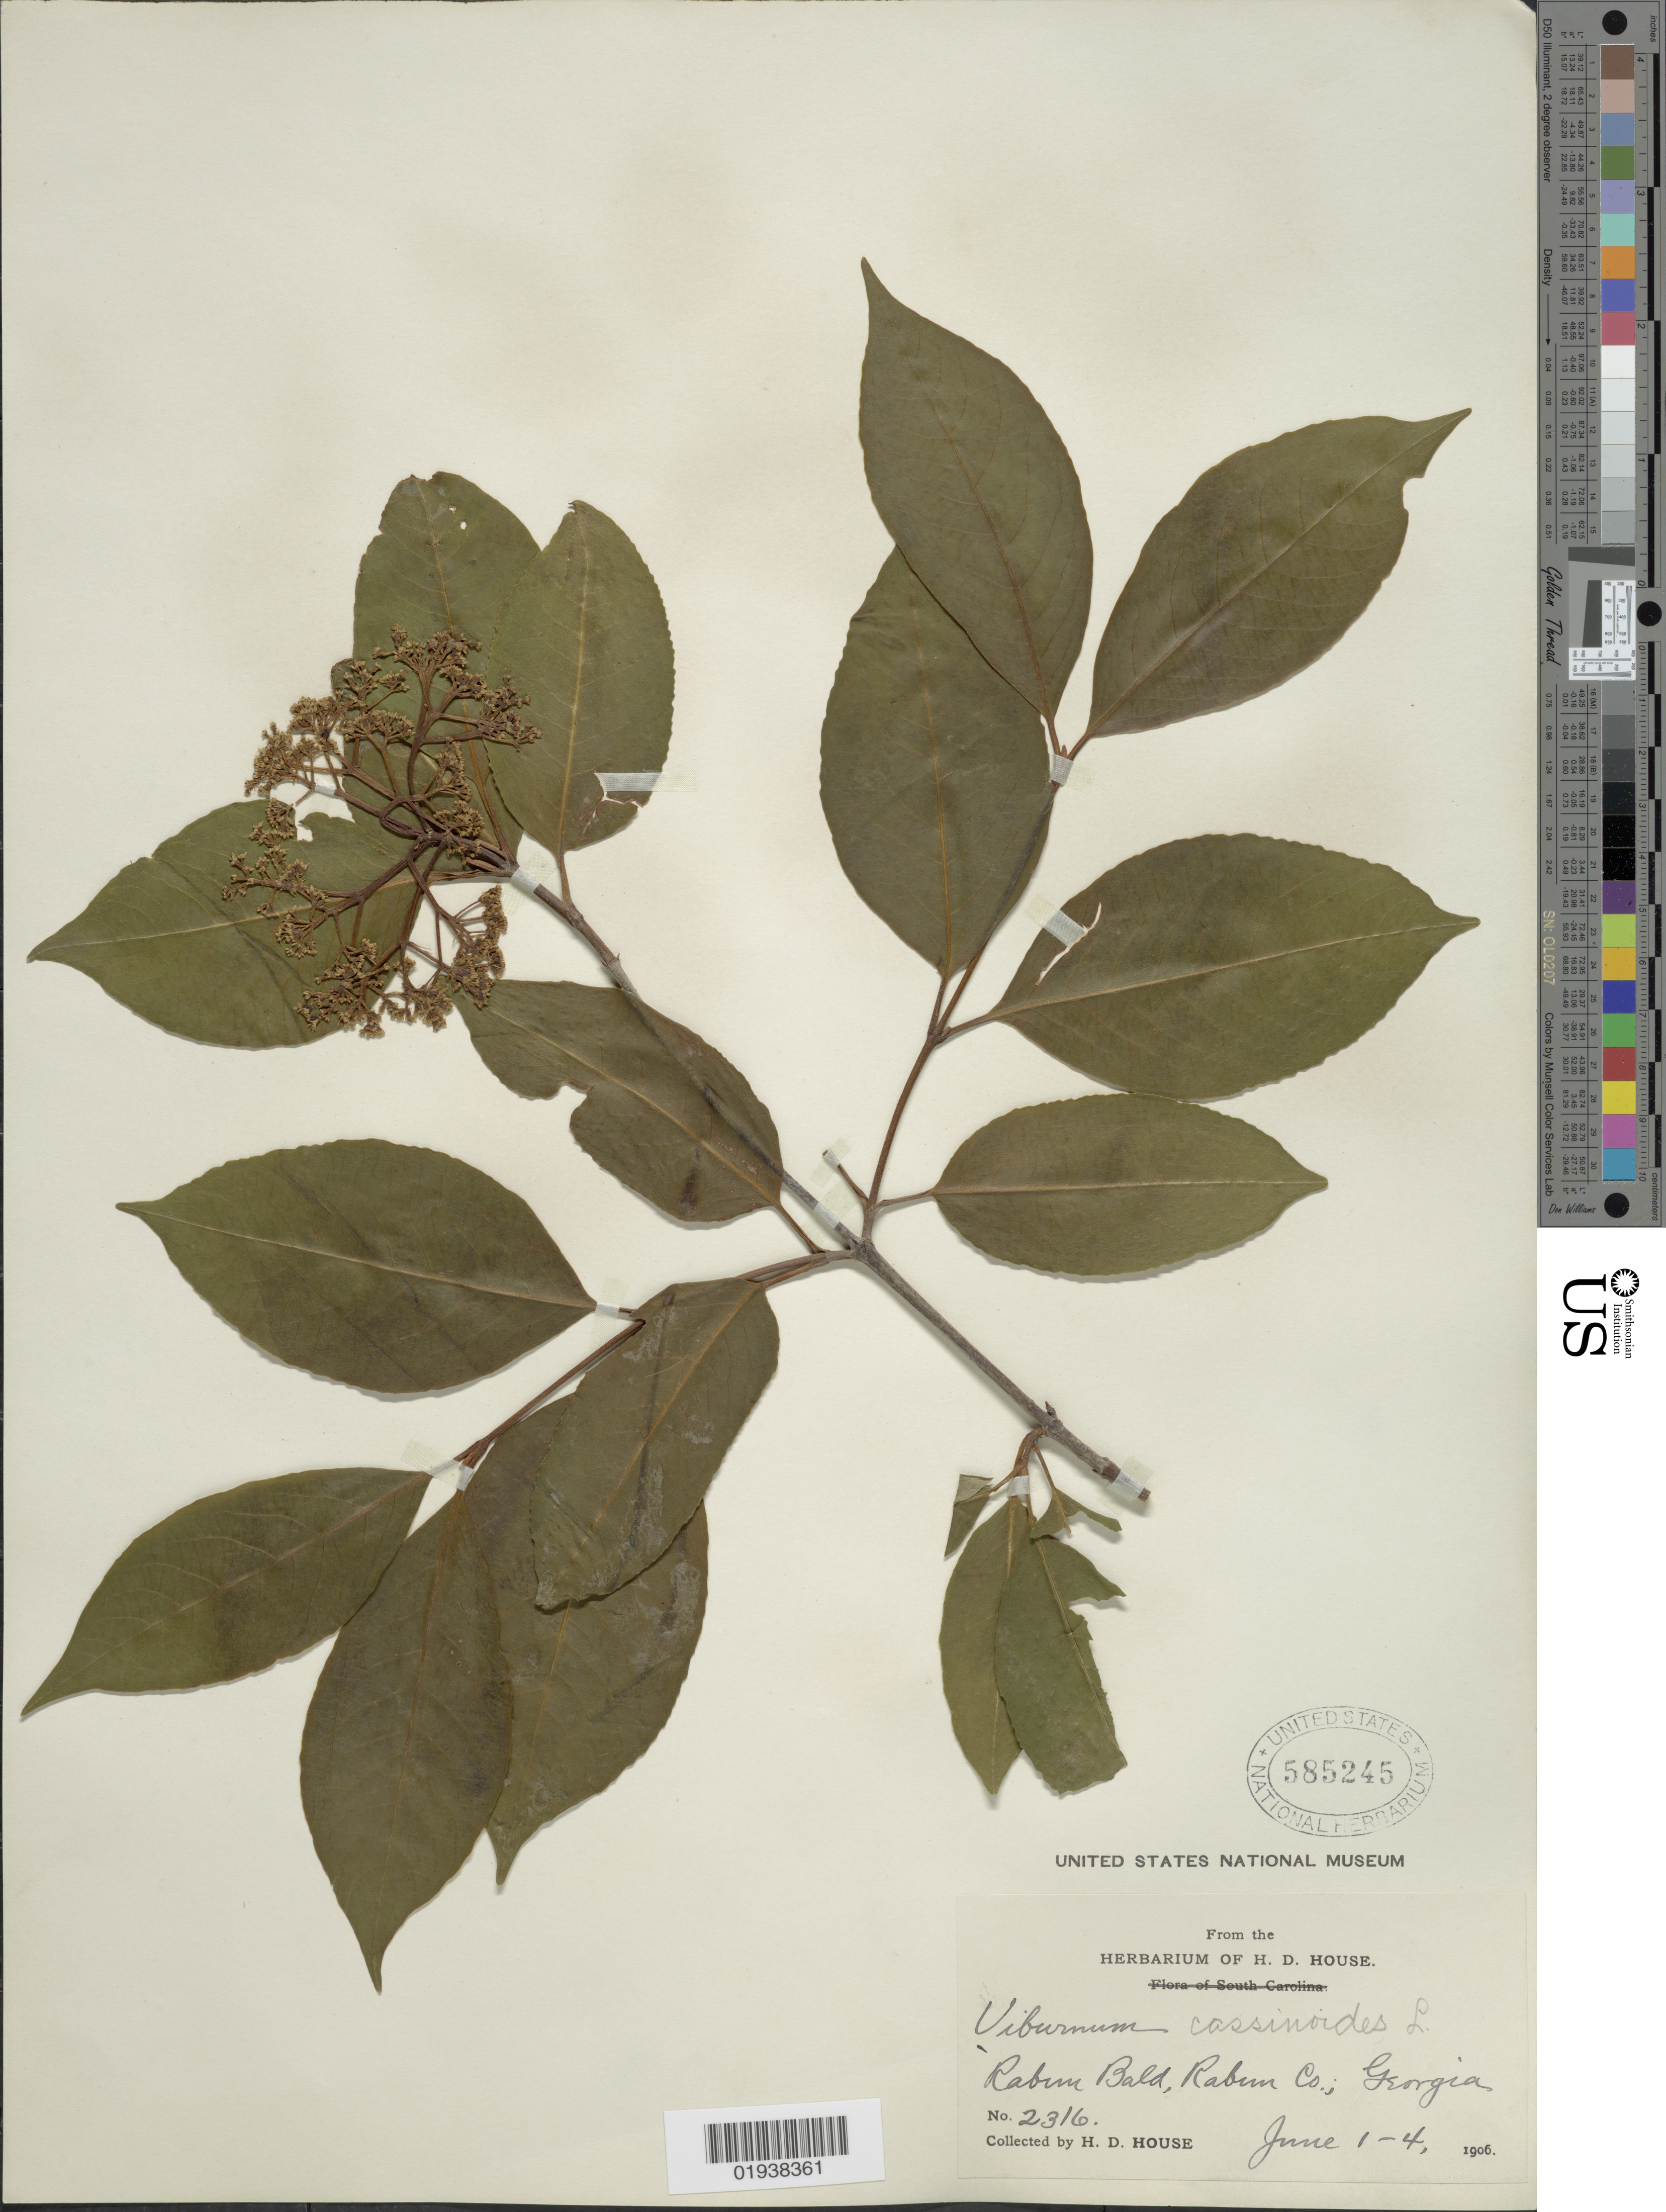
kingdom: Plantae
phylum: Tracheophyta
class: Magnoliopsida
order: Dipsacales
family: Viburnaceae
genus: Viburnum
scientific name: Viburnum cassinoides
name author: L.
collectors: H. D. House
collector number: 2316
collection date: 1906-06-01/1906-06-04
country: United States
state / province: Georgia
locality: Rabun Bald, Rabun Co.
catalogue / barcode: US 585245